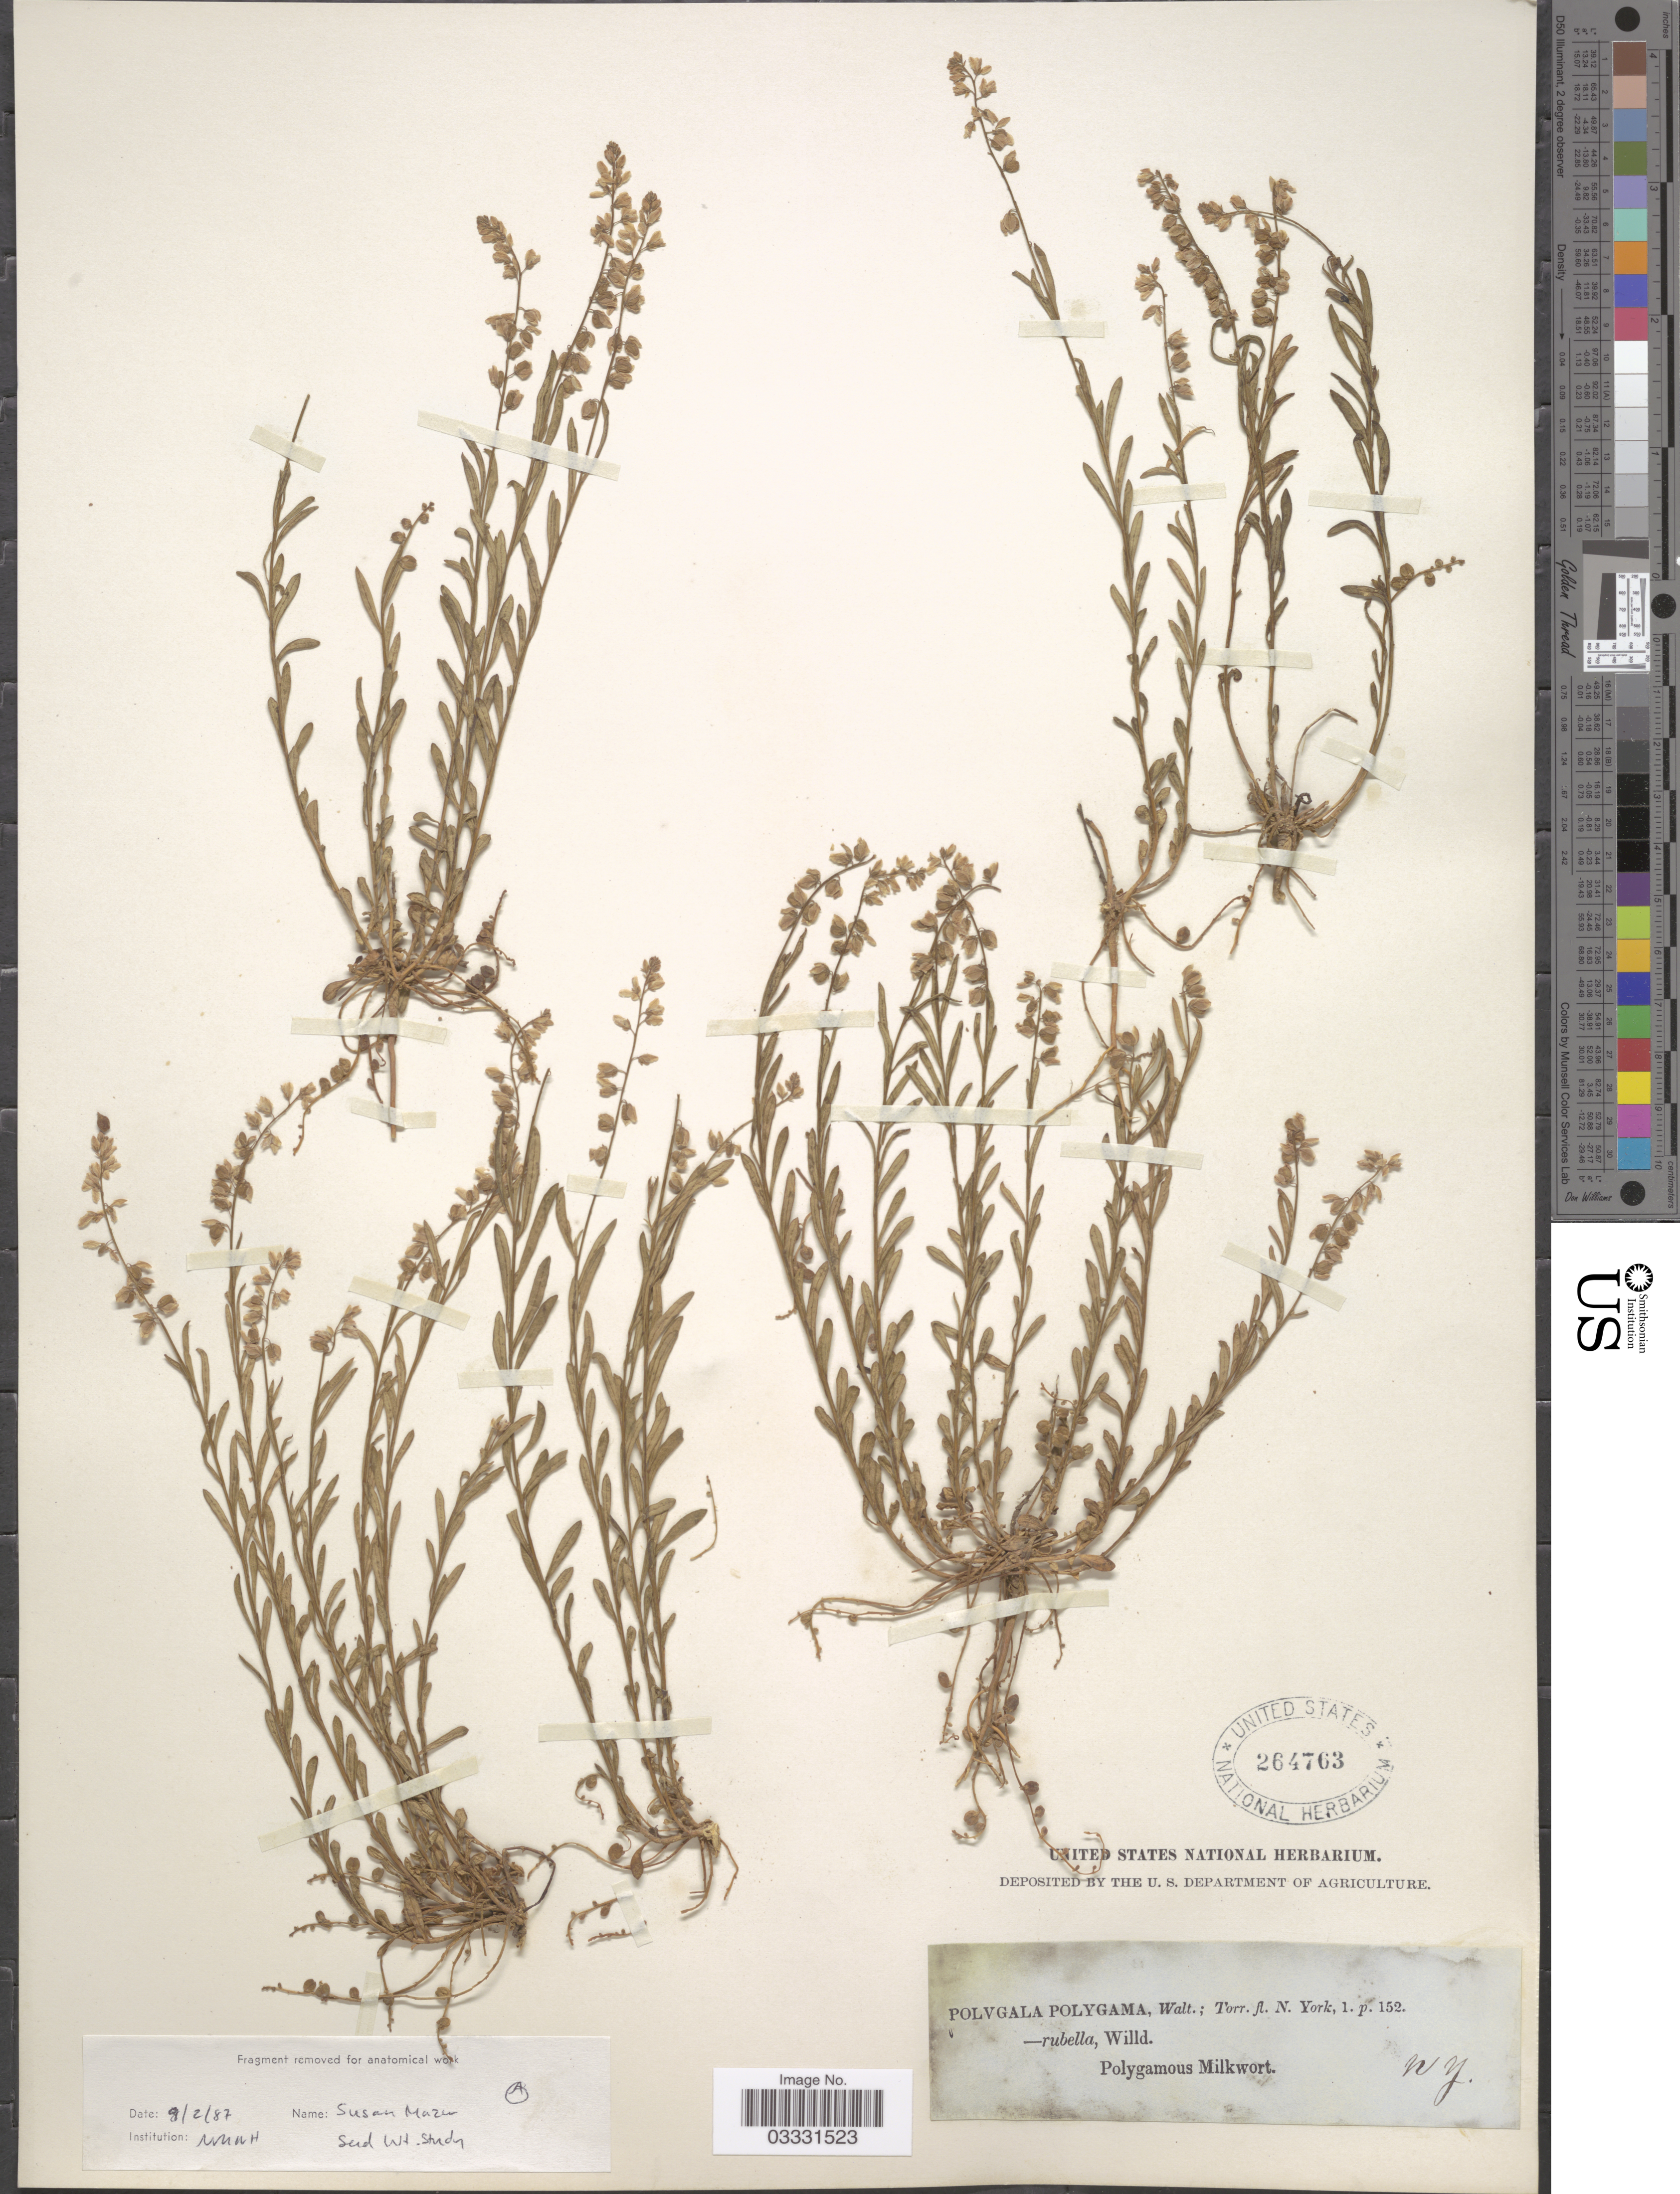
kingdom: Plantae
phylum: Tracheophyta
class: Magnoliopsida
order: Fabales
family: Polygalaceae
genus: Polygala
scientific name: Polygala polygama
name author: Walter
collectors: ex herb. United States National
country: United States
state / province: New York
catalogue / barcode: US 264763